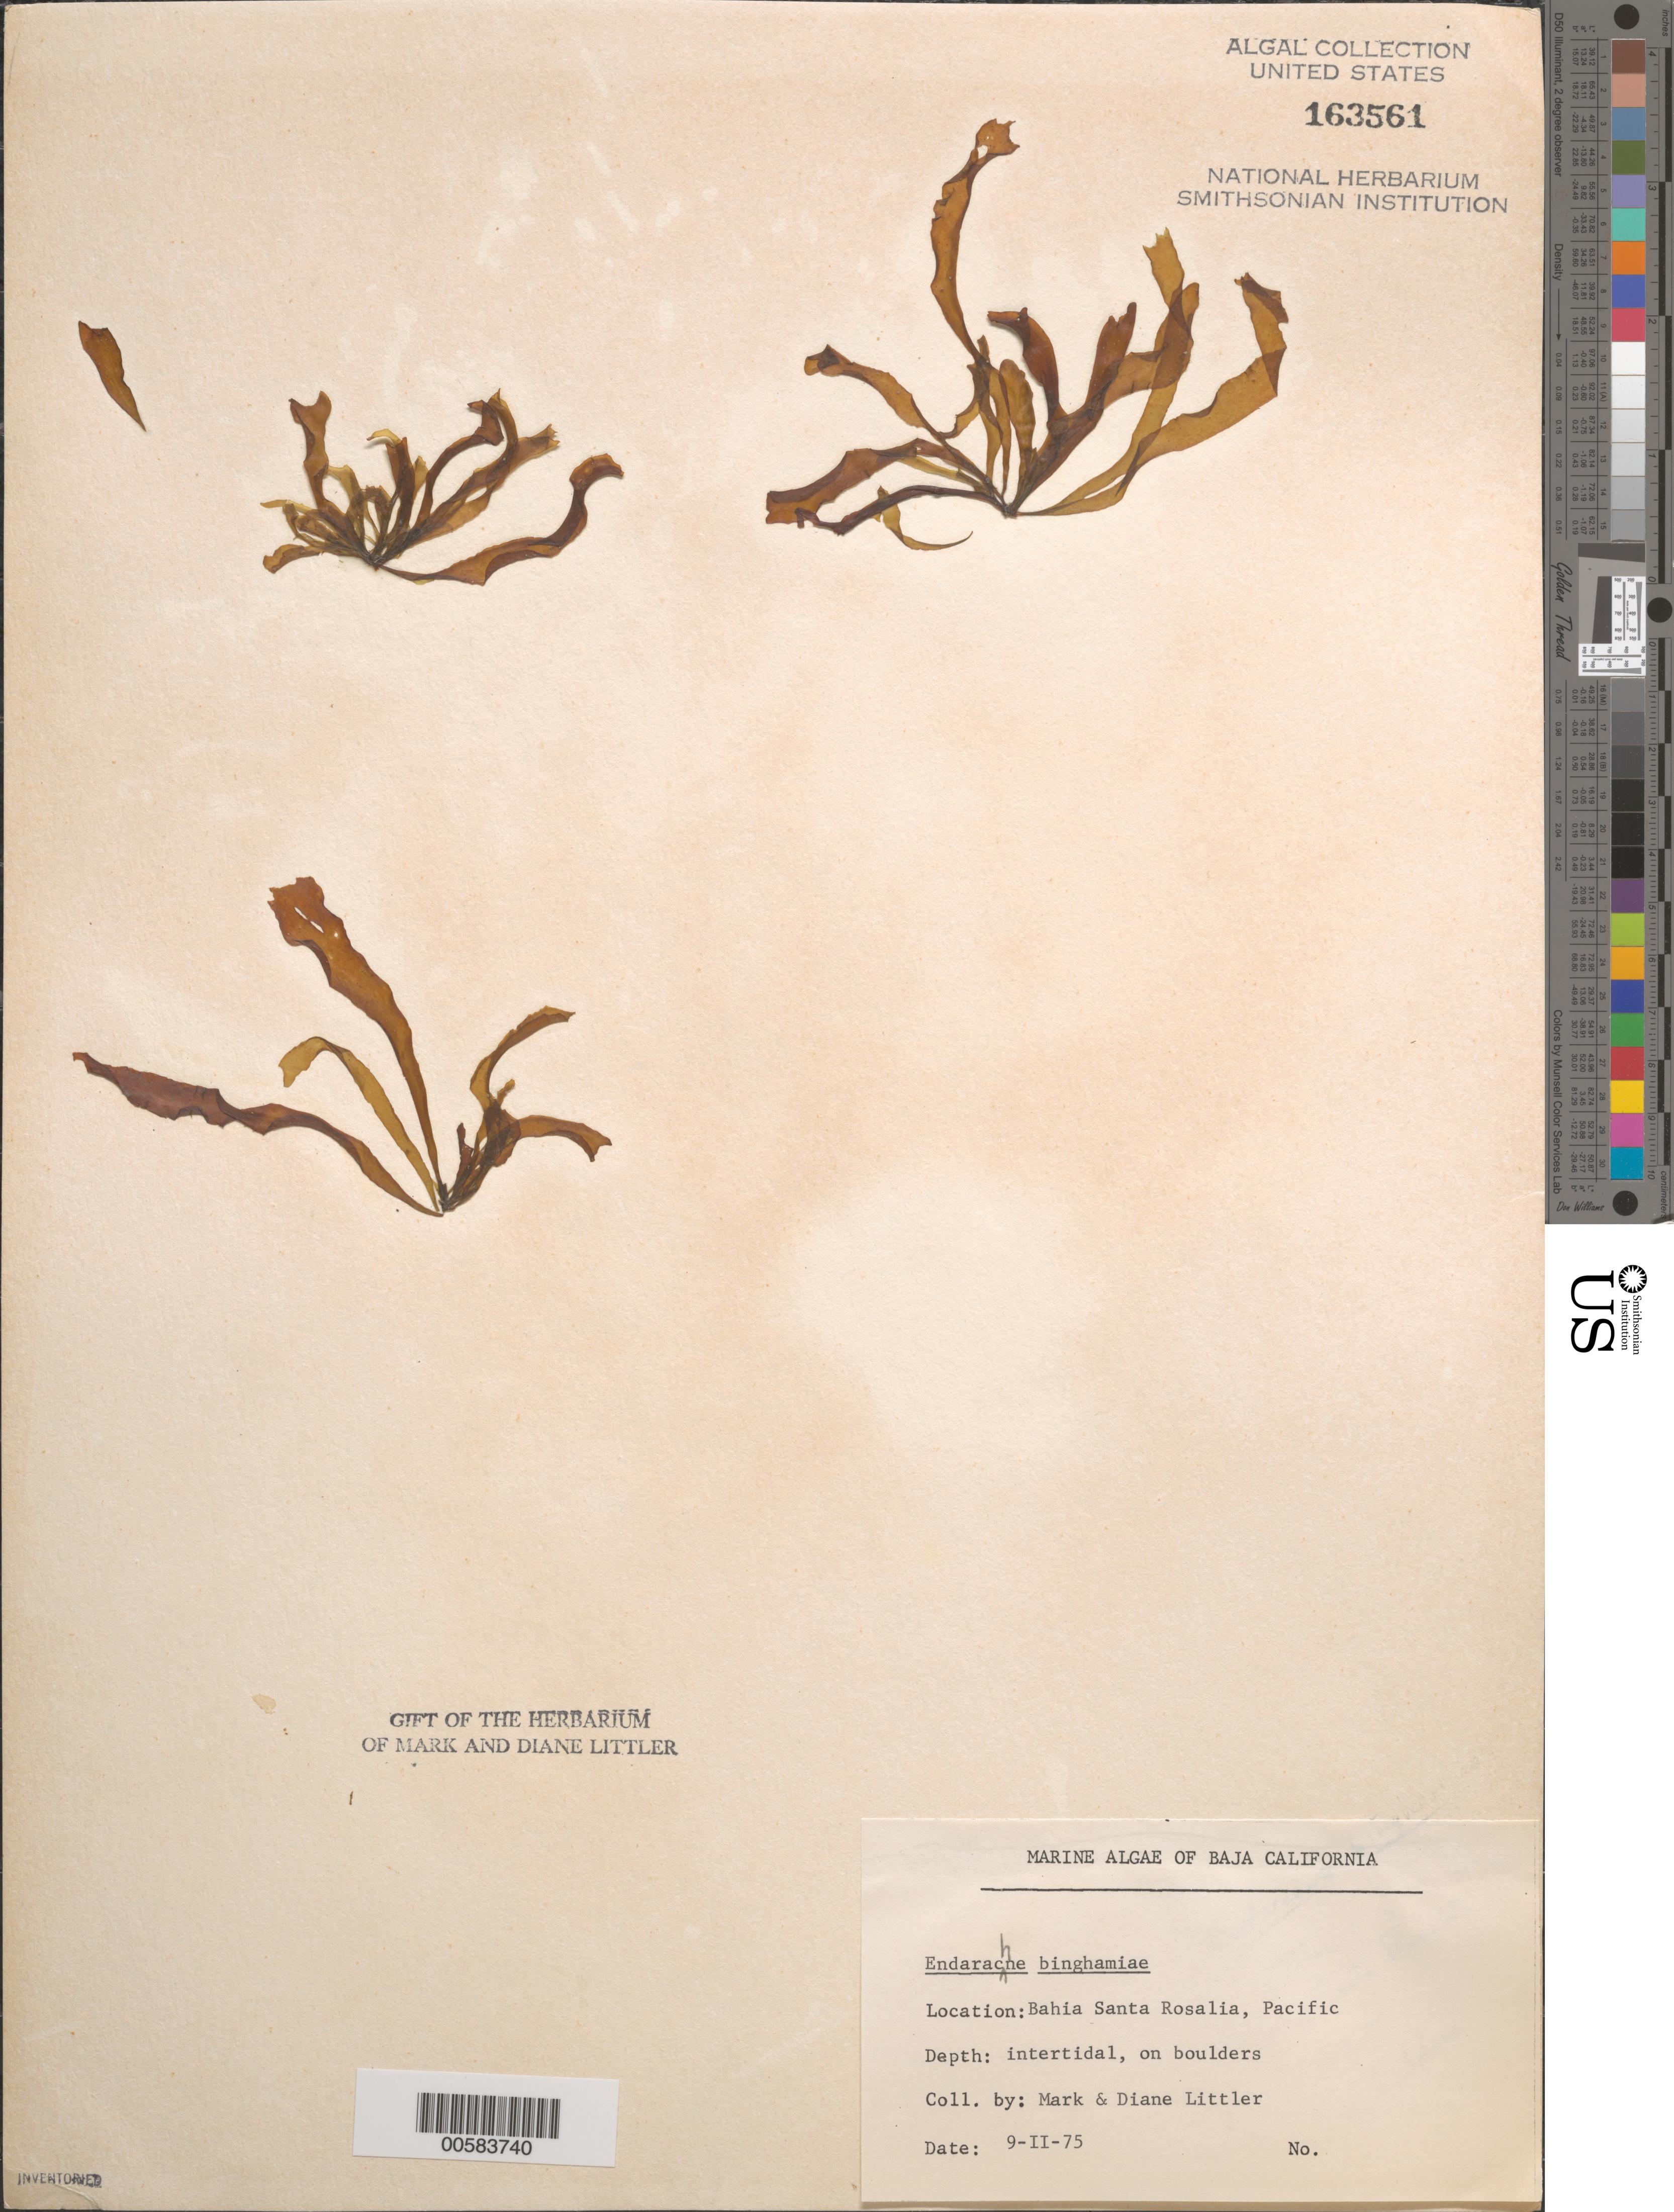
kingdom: Chromista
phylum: Ochrophyta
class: Phaeophyceae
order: Scytosiphonales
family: Scytosiphonaceae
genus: Petalonia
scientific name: Petalonia binghamiae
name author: (J. Agardh) K.L.Vinogr.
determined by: Algae name updating Project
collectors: M. M. Littler & D. S. Littler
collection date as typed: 09 Feb 1975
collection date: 1975-02-09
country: Mexico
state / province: Baja California Sur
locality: Bahia Santa Rosalia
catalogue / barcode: US 163561